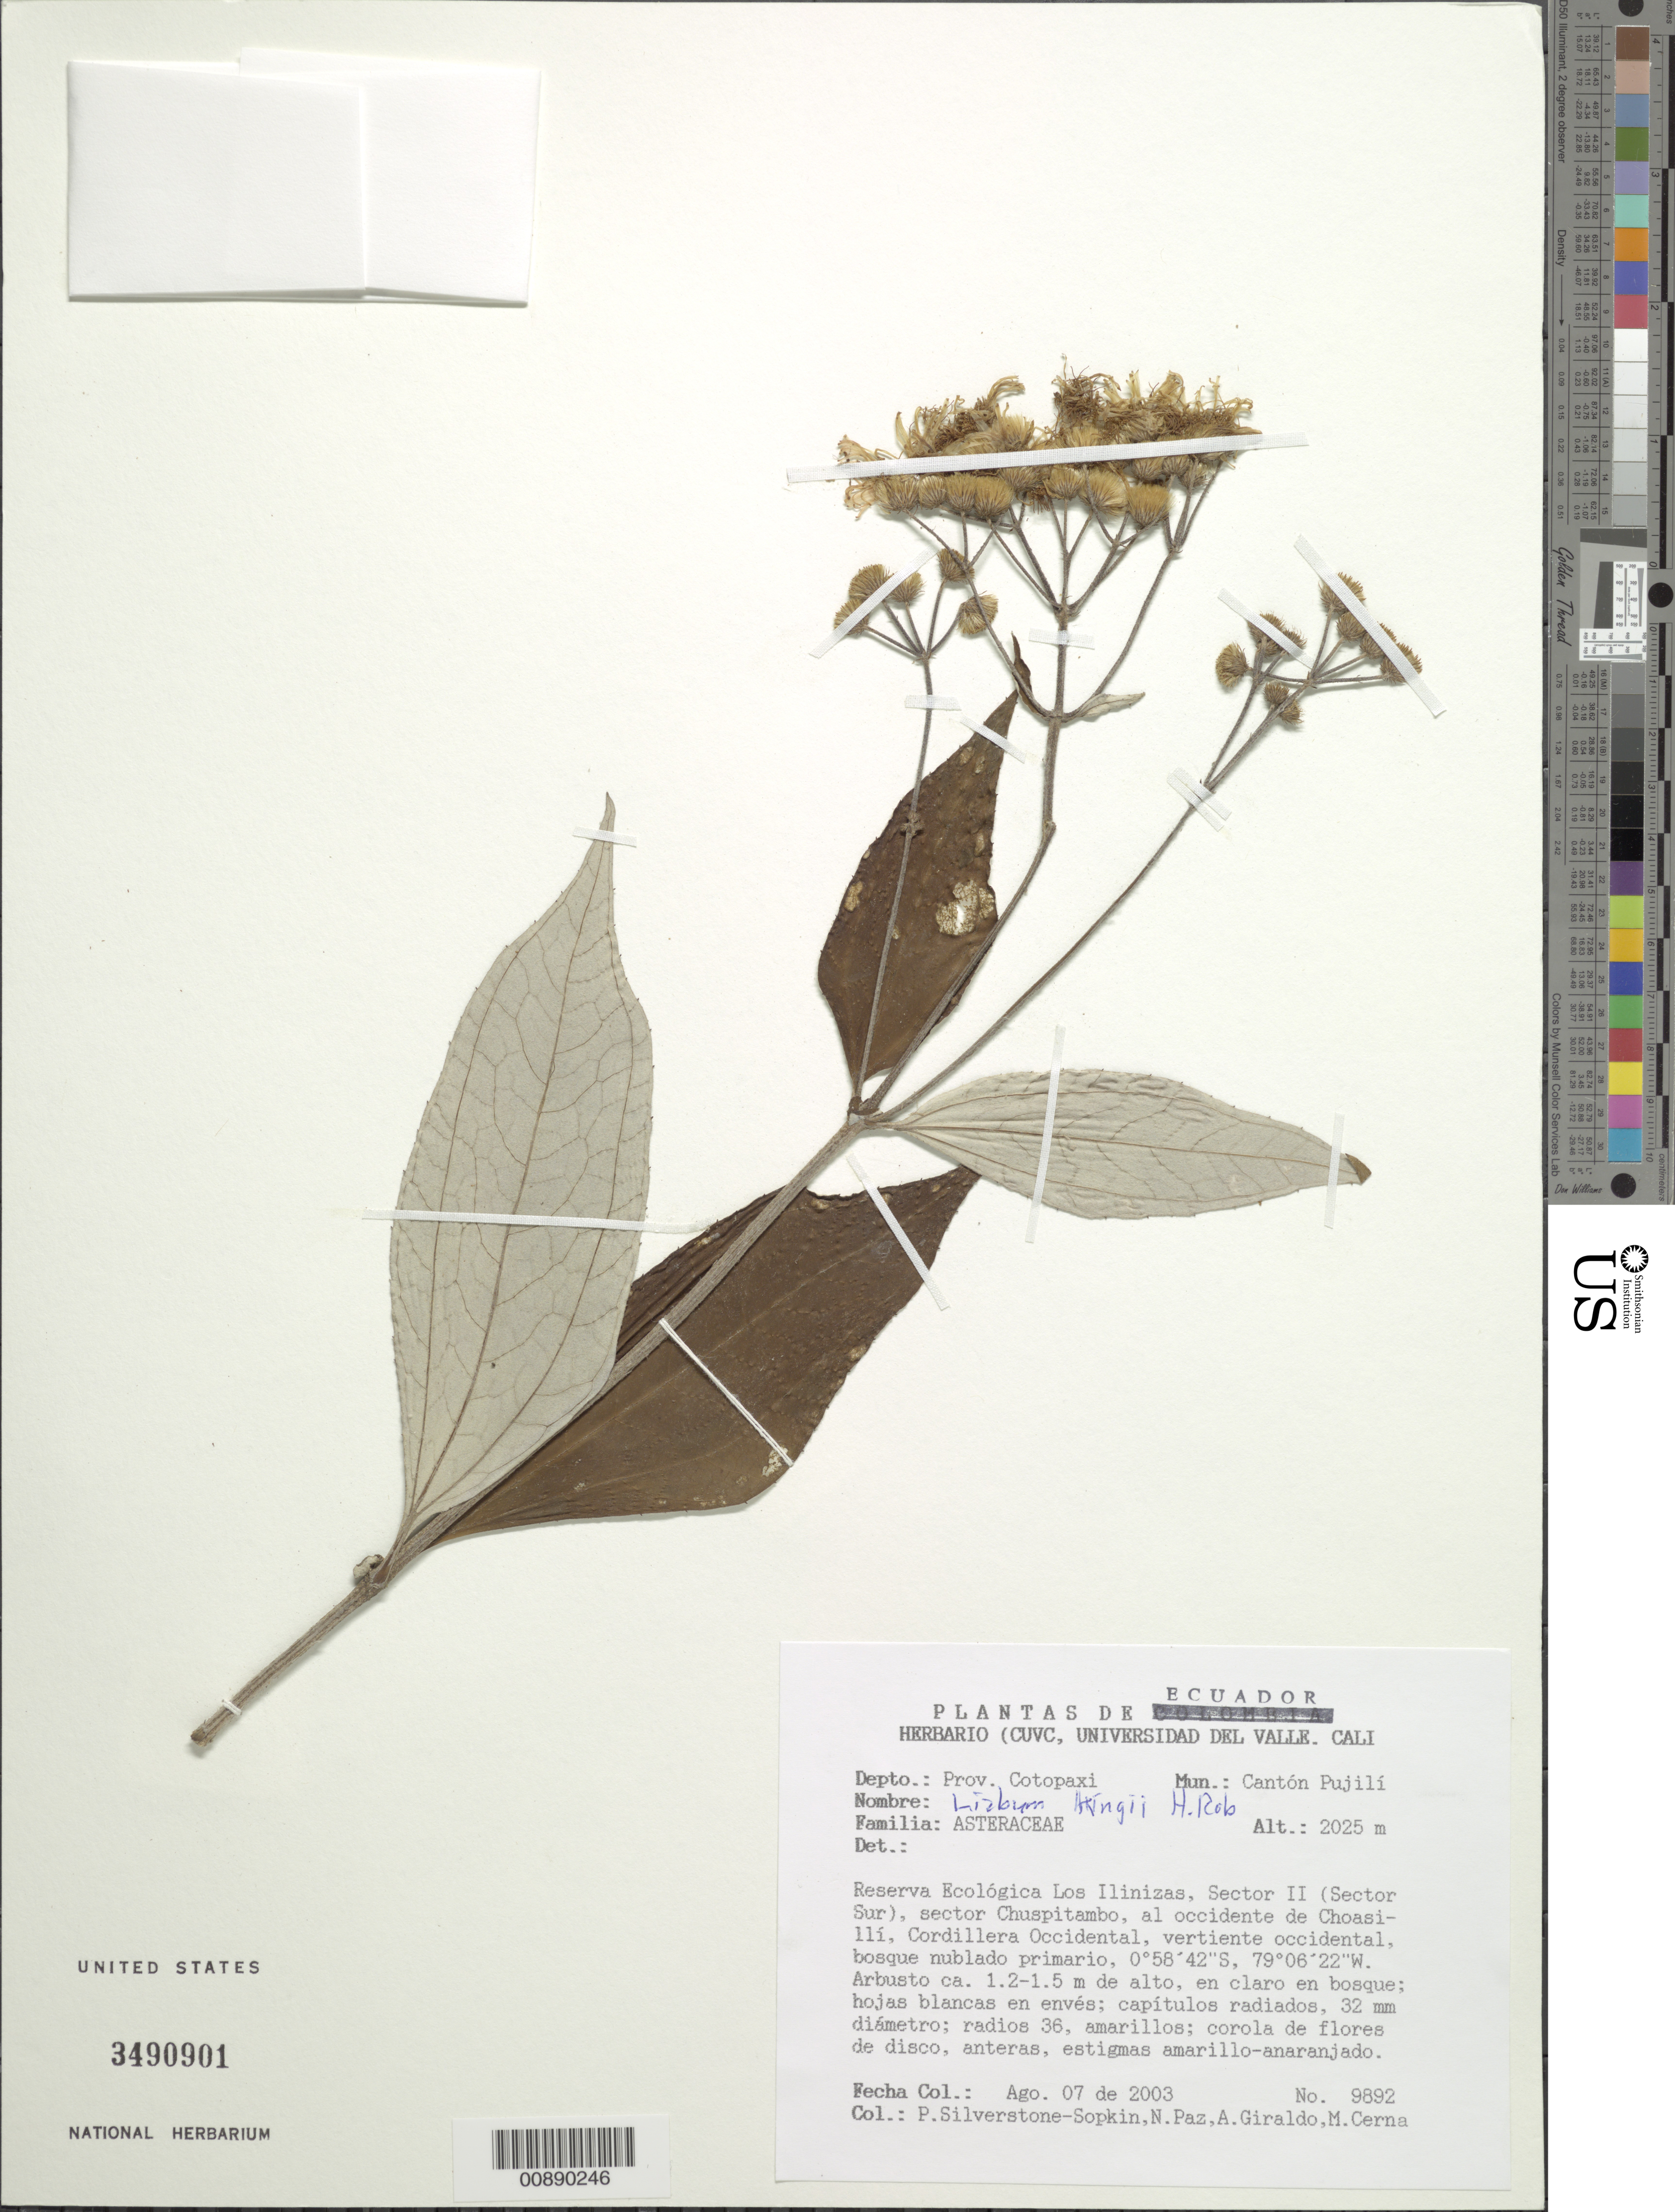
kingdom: Plantae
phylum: Tracheophyta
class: Magnoliopsida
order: Asterales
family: Asteraceae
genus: Liabum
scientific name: Liabum kingii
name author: H. Rob.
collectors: P. A. Silverstone-Sopkin, N. Paz, A. Giraldo & M. Cerna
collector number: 9892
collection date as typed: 7 August 2003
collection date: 2003-08-07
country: Ecuador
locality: Prov. Cotopaxi, Mun. Cantón Pujilí, Reserva Ecológica Los Llinizas, Sector II (sector sur), sector Chuspitambo, occidente de Choasillí, Cordillera Occidental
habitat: Bosque nublado primario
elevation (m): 2025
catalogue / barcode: US 3490901